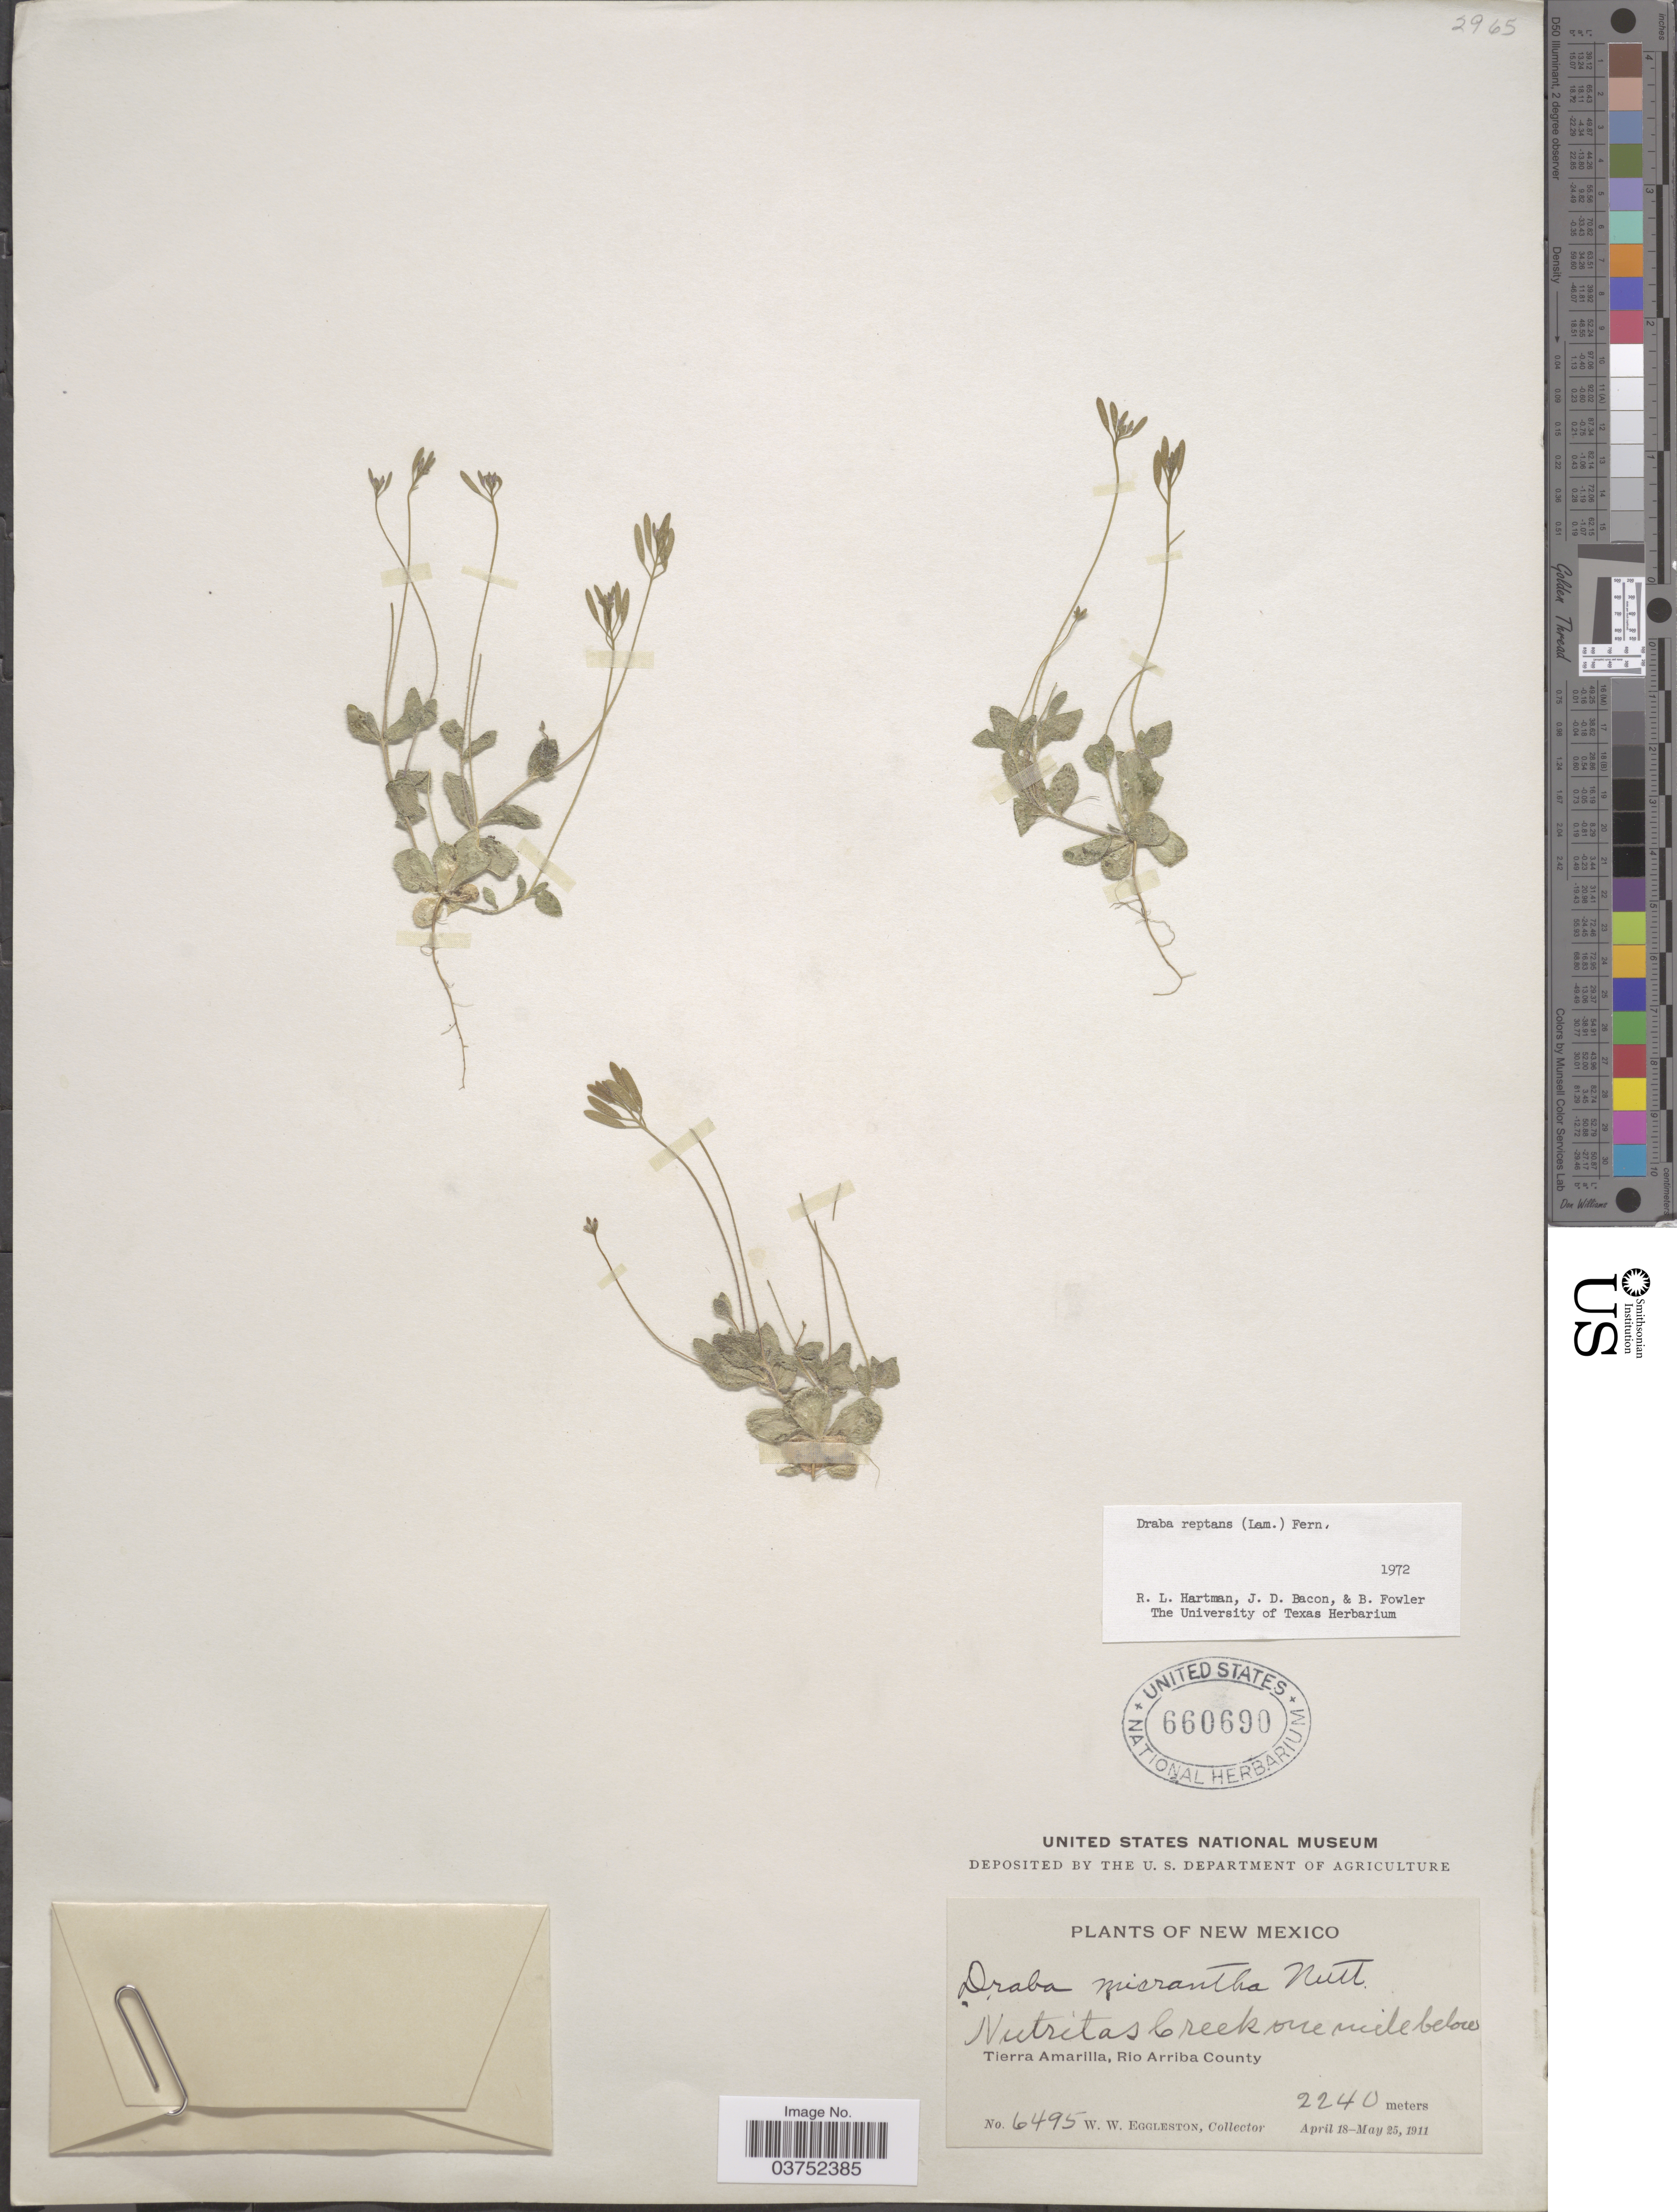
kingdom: Plantae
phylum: Tracheophyta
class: Magnoliopsida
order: Brassicales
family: Brassicaceae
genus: Draba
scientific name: Draba reptans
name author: (Lam.) Fernald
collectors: W. W. Eggleston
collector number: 6495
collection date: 1911-04-18/1911-05-25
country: United States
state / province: New Mexico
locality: Nutritas Creek one mile below Tierra Amarilla, Rio Arriba County.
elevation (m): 2240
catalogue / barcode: US 660690